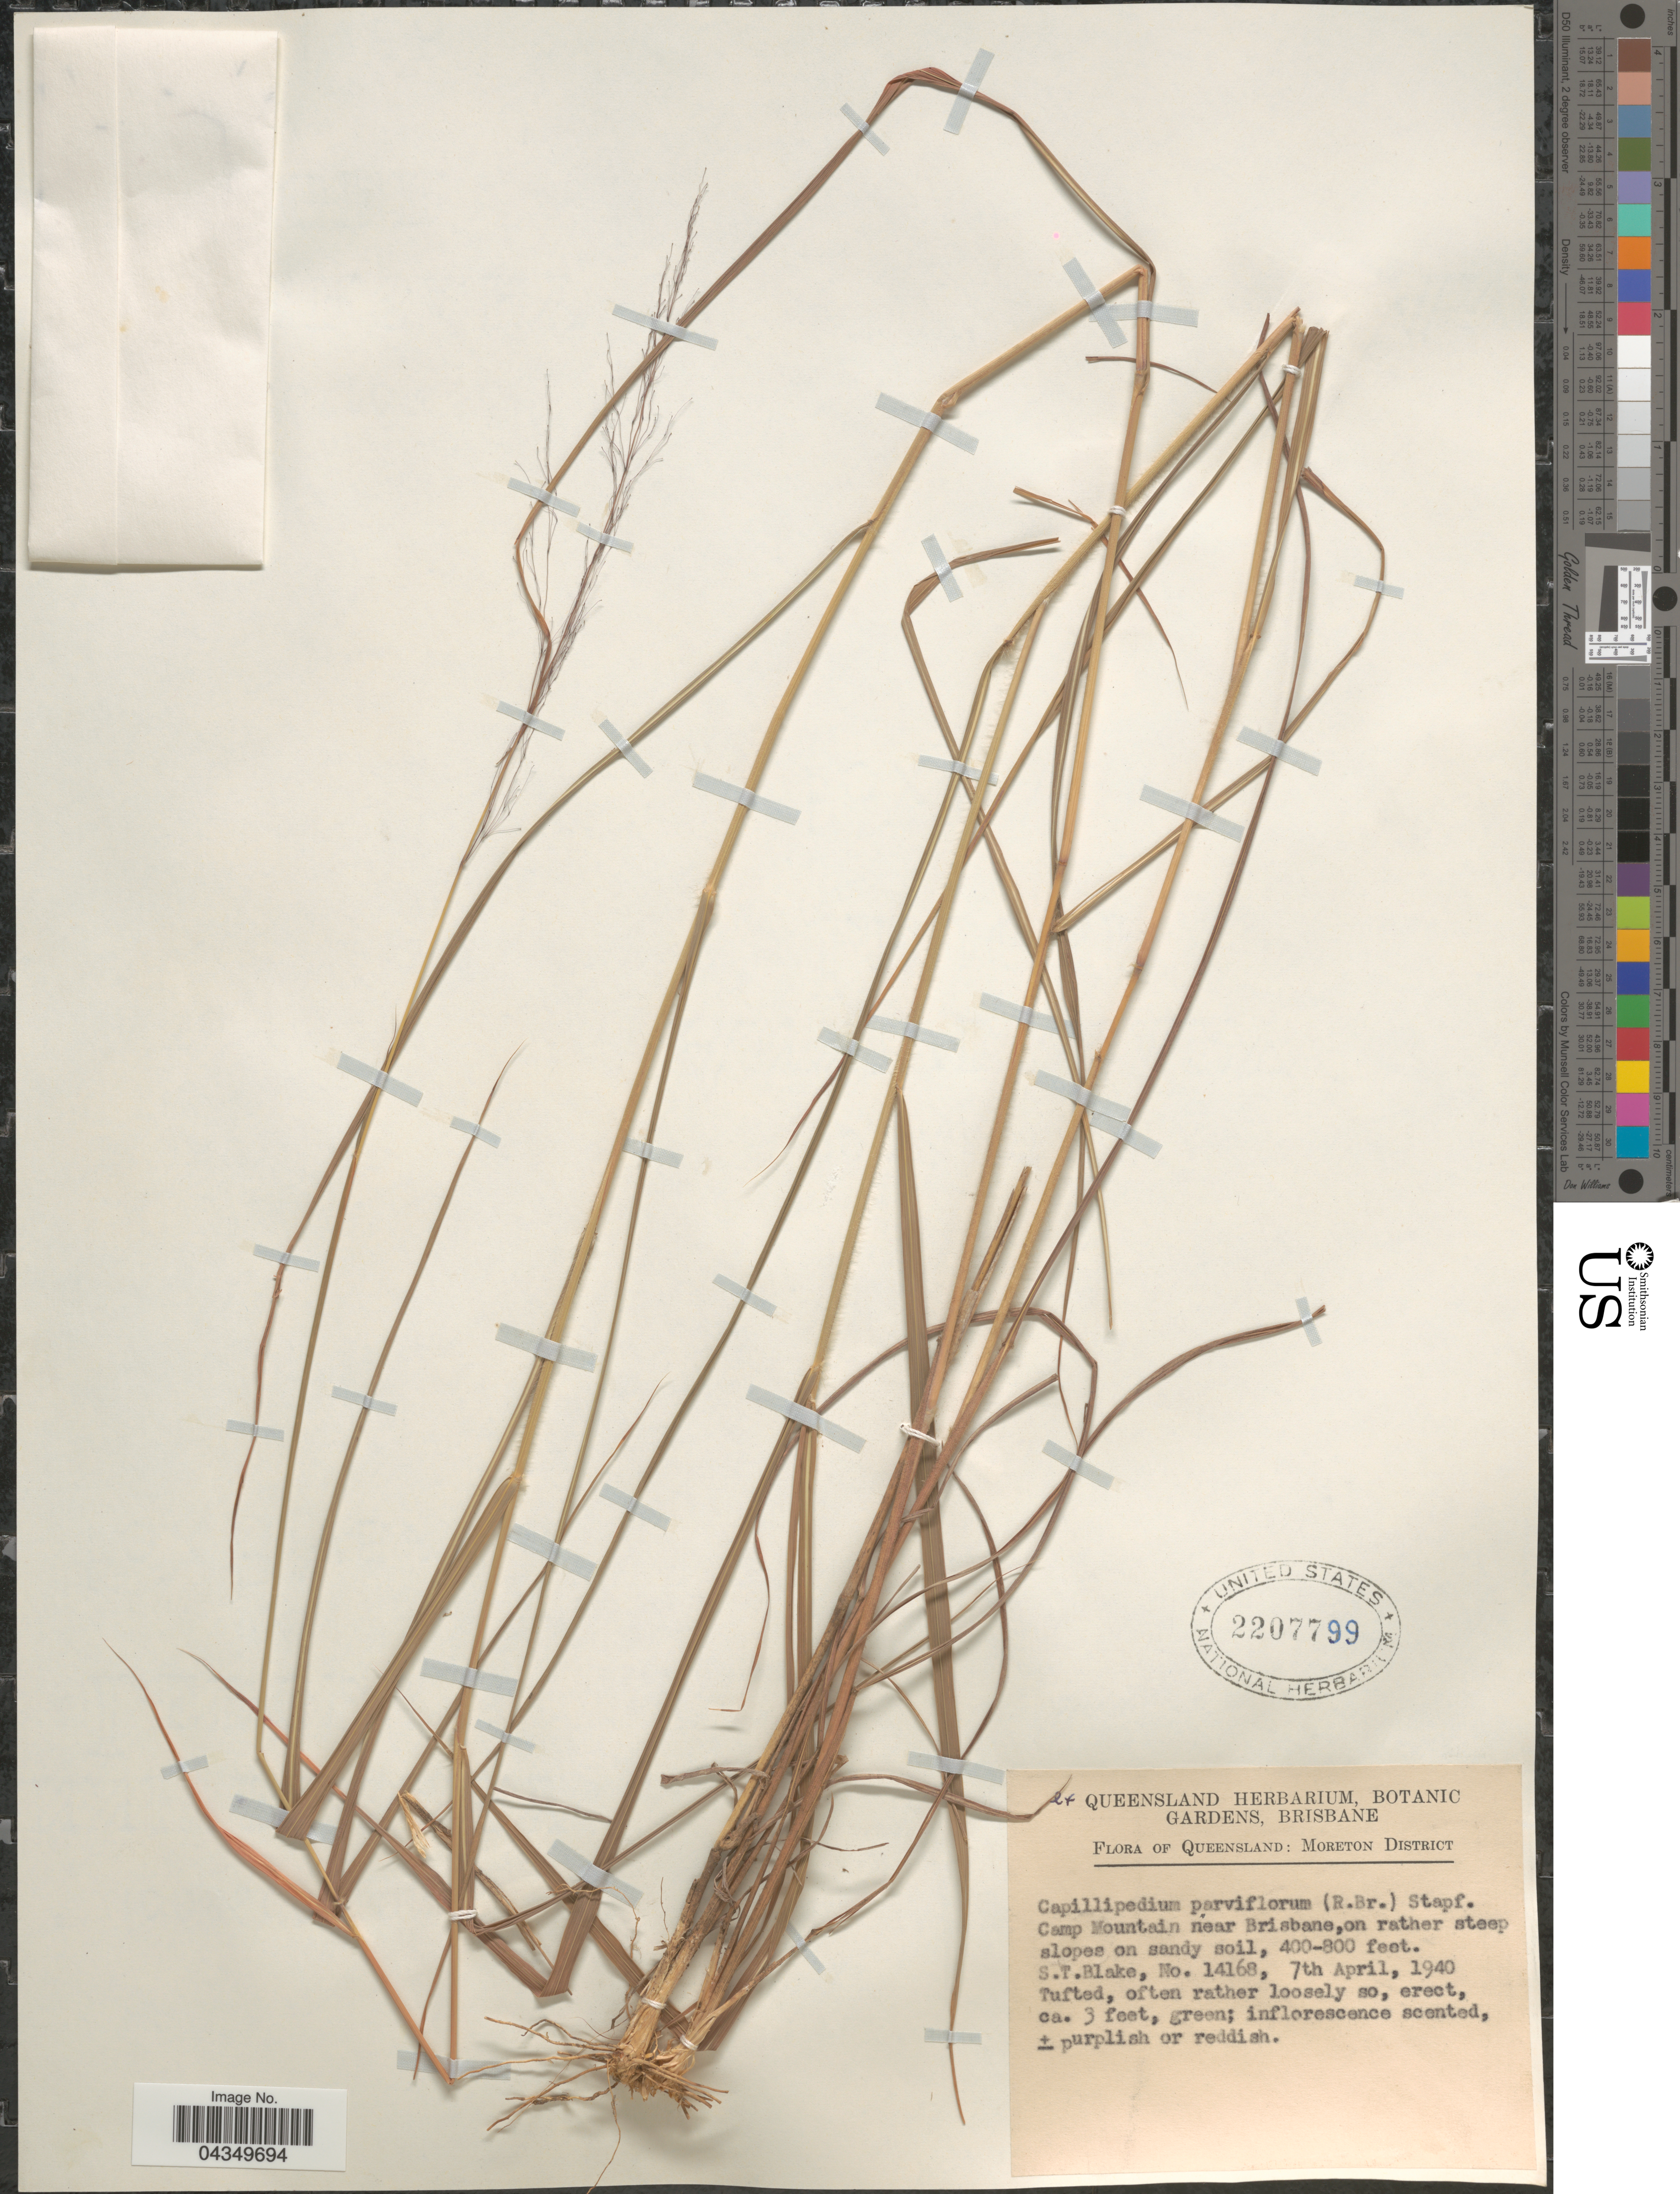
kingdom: Plantae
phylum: Tracheophyta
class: Liliopsida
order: Poales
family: Poaceae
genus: Capillipedium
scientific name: Capillipedium parviflorum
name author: (R. Br.) Stapf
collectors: S. T. Blake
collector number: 14168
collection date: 1940-04-07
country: Australia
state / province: Queensland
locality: Moreton District. Camp Mountain near Brisbane, on rather steep slopes on sandy soil.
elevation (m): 122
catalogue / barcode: US 2207799